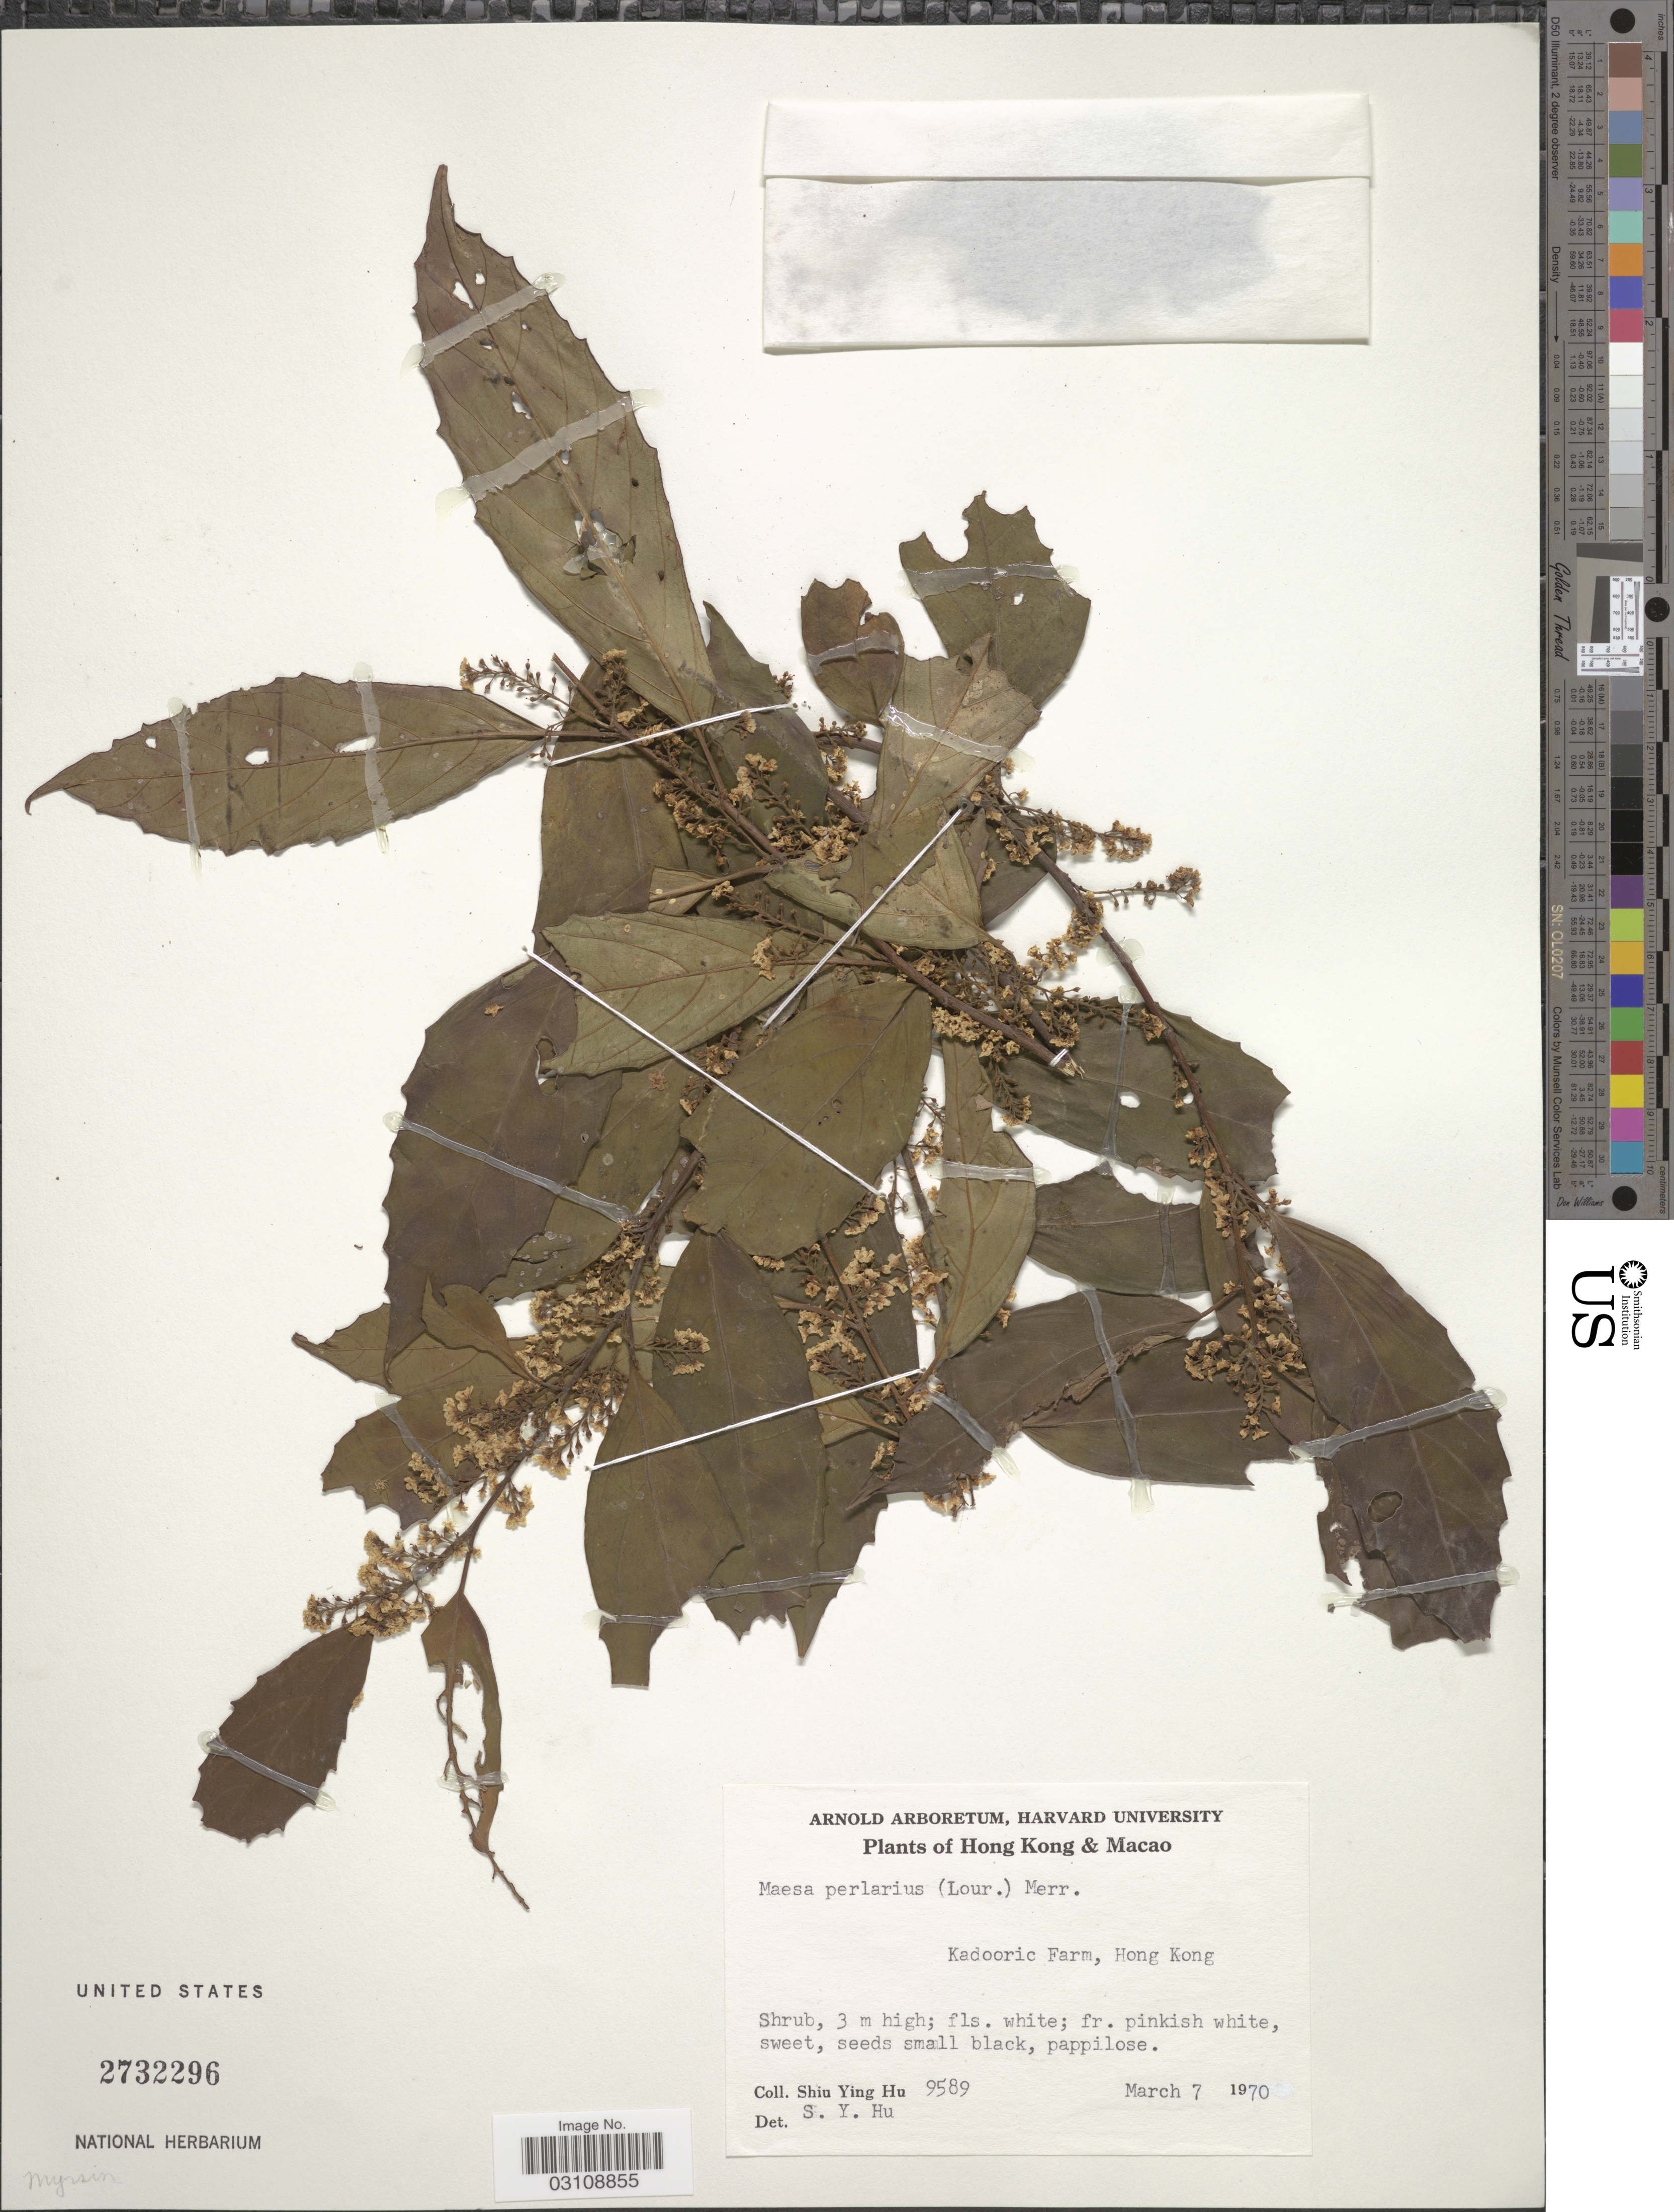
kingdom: Plantae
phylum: Tracheophyta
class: Magnoliopsida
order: Ericales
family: Primulaceae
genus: Maesa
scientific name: Maesa perlaria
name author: (Lour.) Merr.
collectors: S. Y. Hu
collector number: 9589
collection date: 1970-03-07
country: China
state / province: Hong Kong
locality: Kadooric Farm.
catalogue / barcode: US 2732296